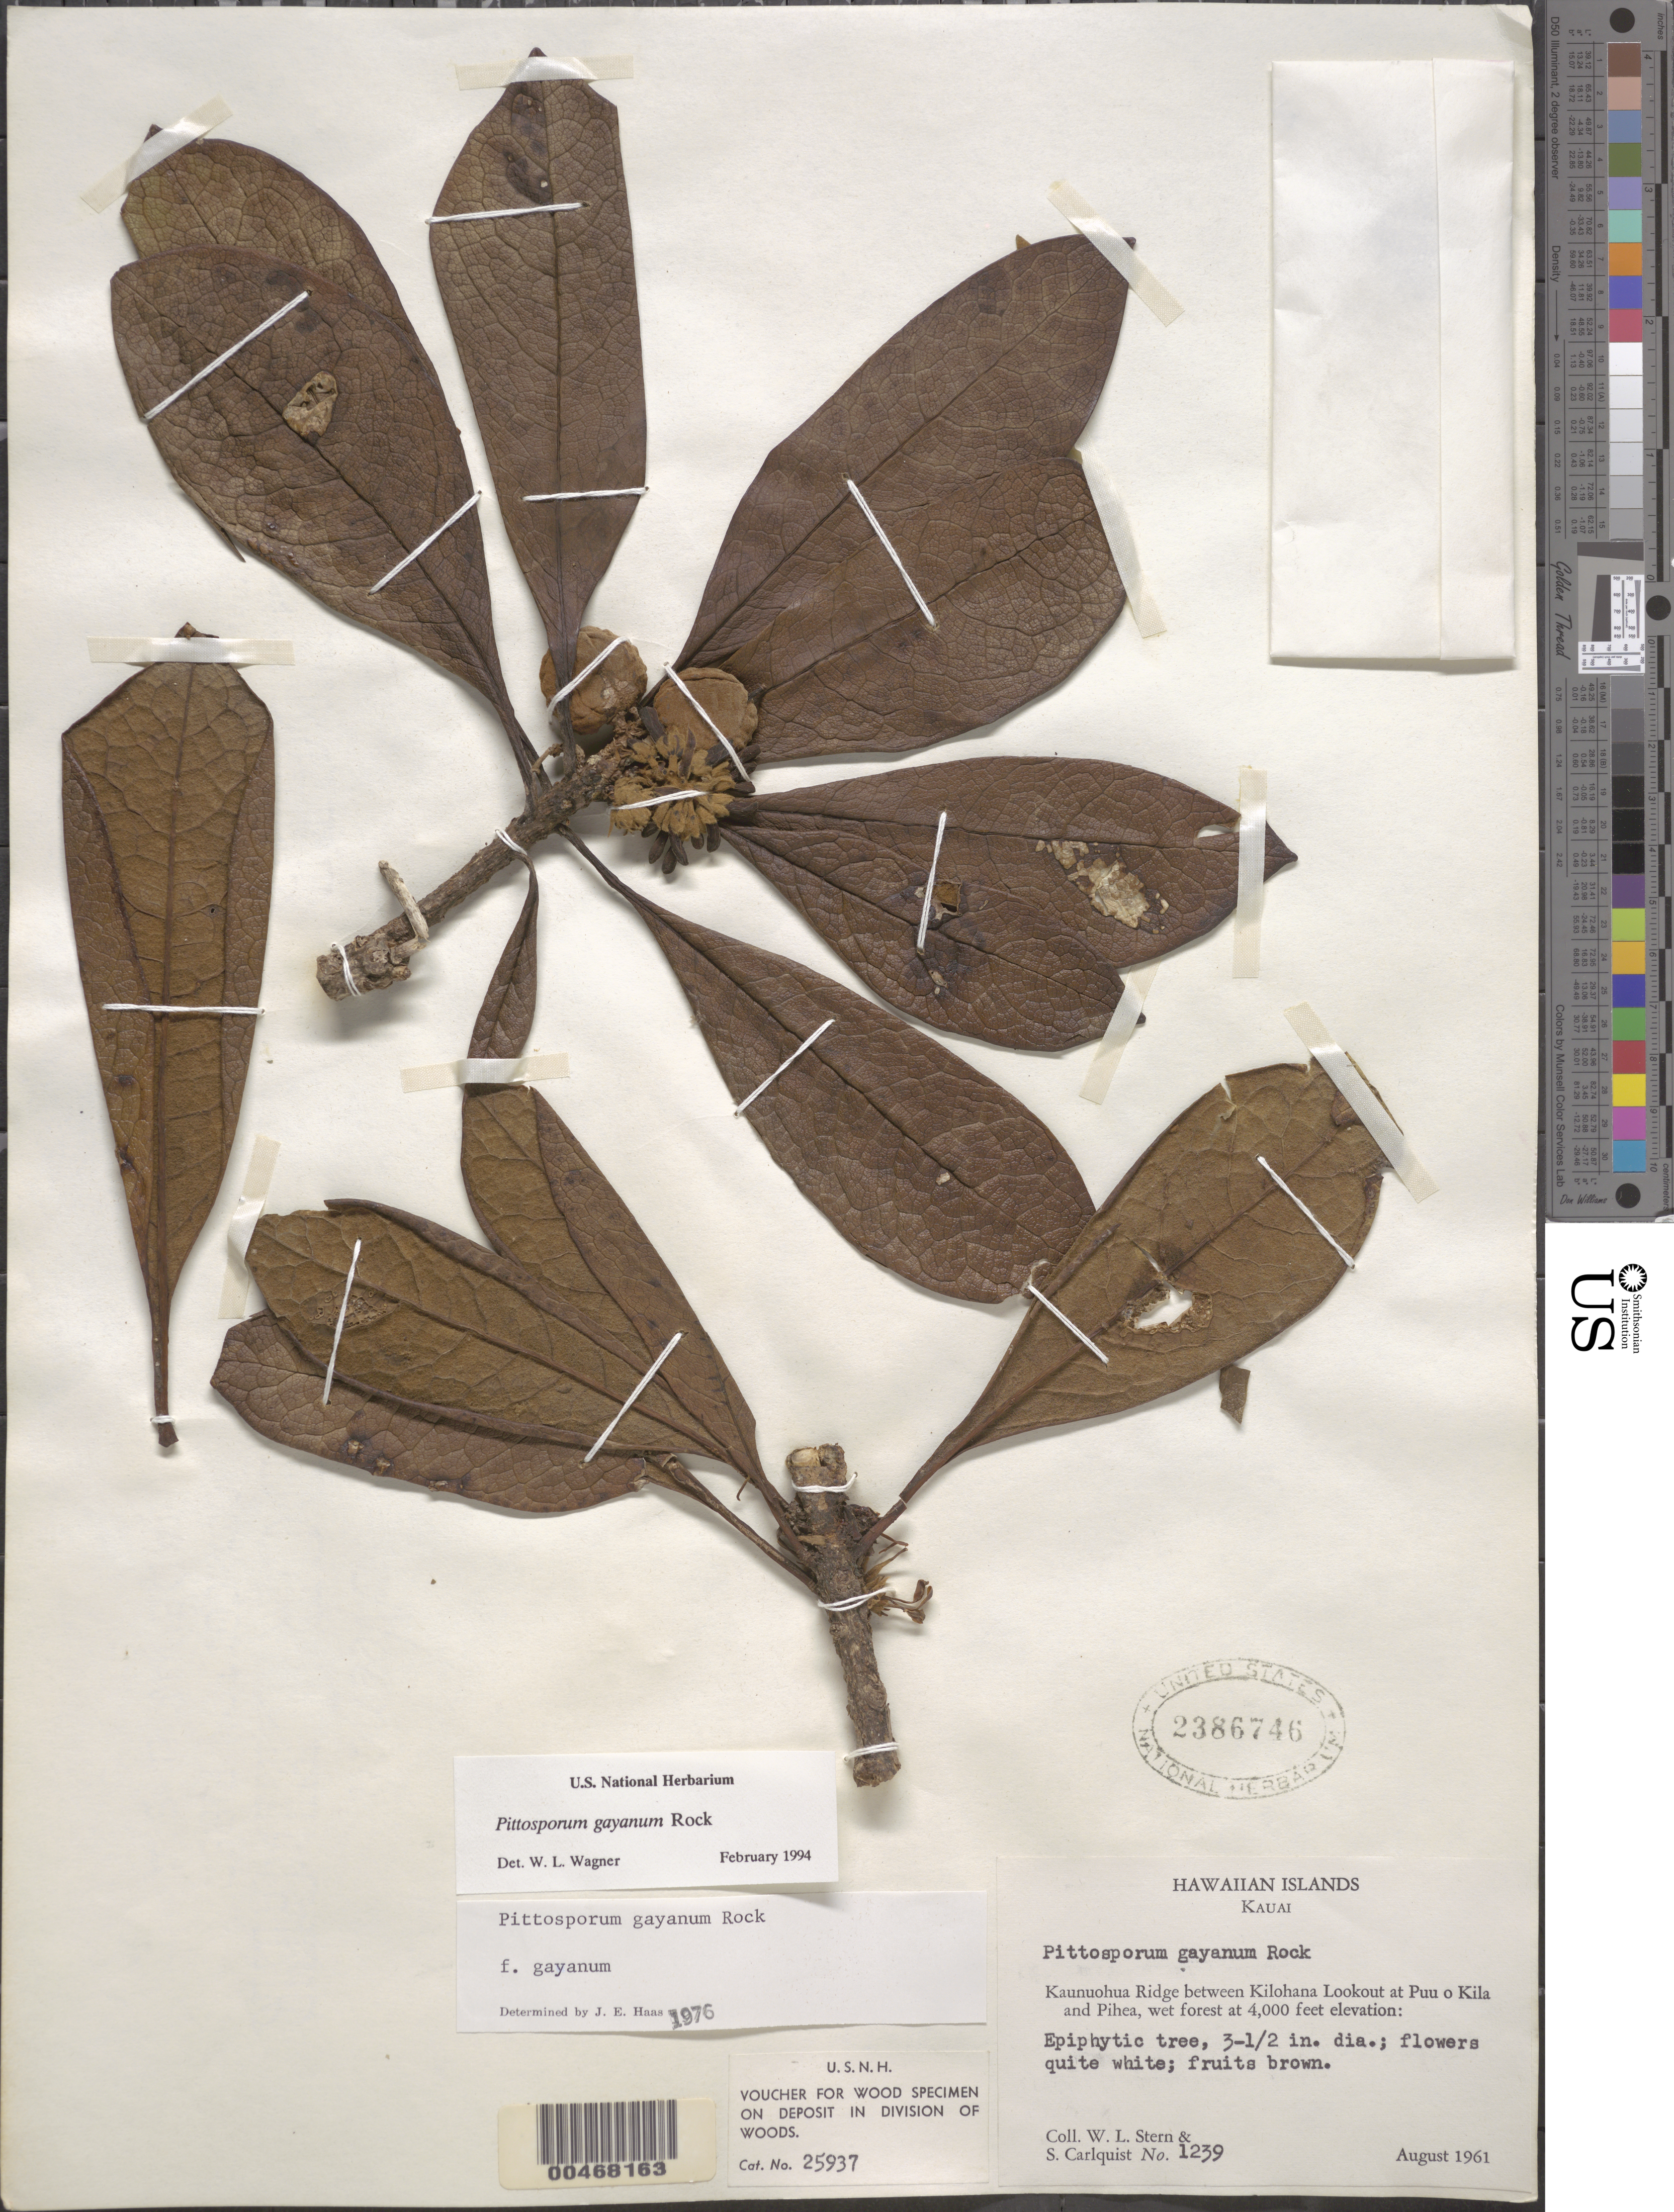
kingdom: Plantae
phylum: Tracheophyta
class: Magnoliopsida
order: Apiales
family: Pittosporaceae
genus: Pittosporum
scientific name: Pittosporum gayanum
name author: Rock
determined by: Wagner, W. L., (BOT), Smithsonian Institution - National Museum of Natural History (UNITED STATES)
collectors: W. L. Stern & S. Carlquist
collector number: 1239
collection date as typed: Aug 1961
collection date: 1961-08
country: United States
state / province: Hawaii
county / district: Kauai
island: Kaua'i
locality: Kaunuohua Ridge between Kilohana Lookout at Puu o Kila and Pihea.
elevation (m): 1219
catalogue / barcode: US 2386746